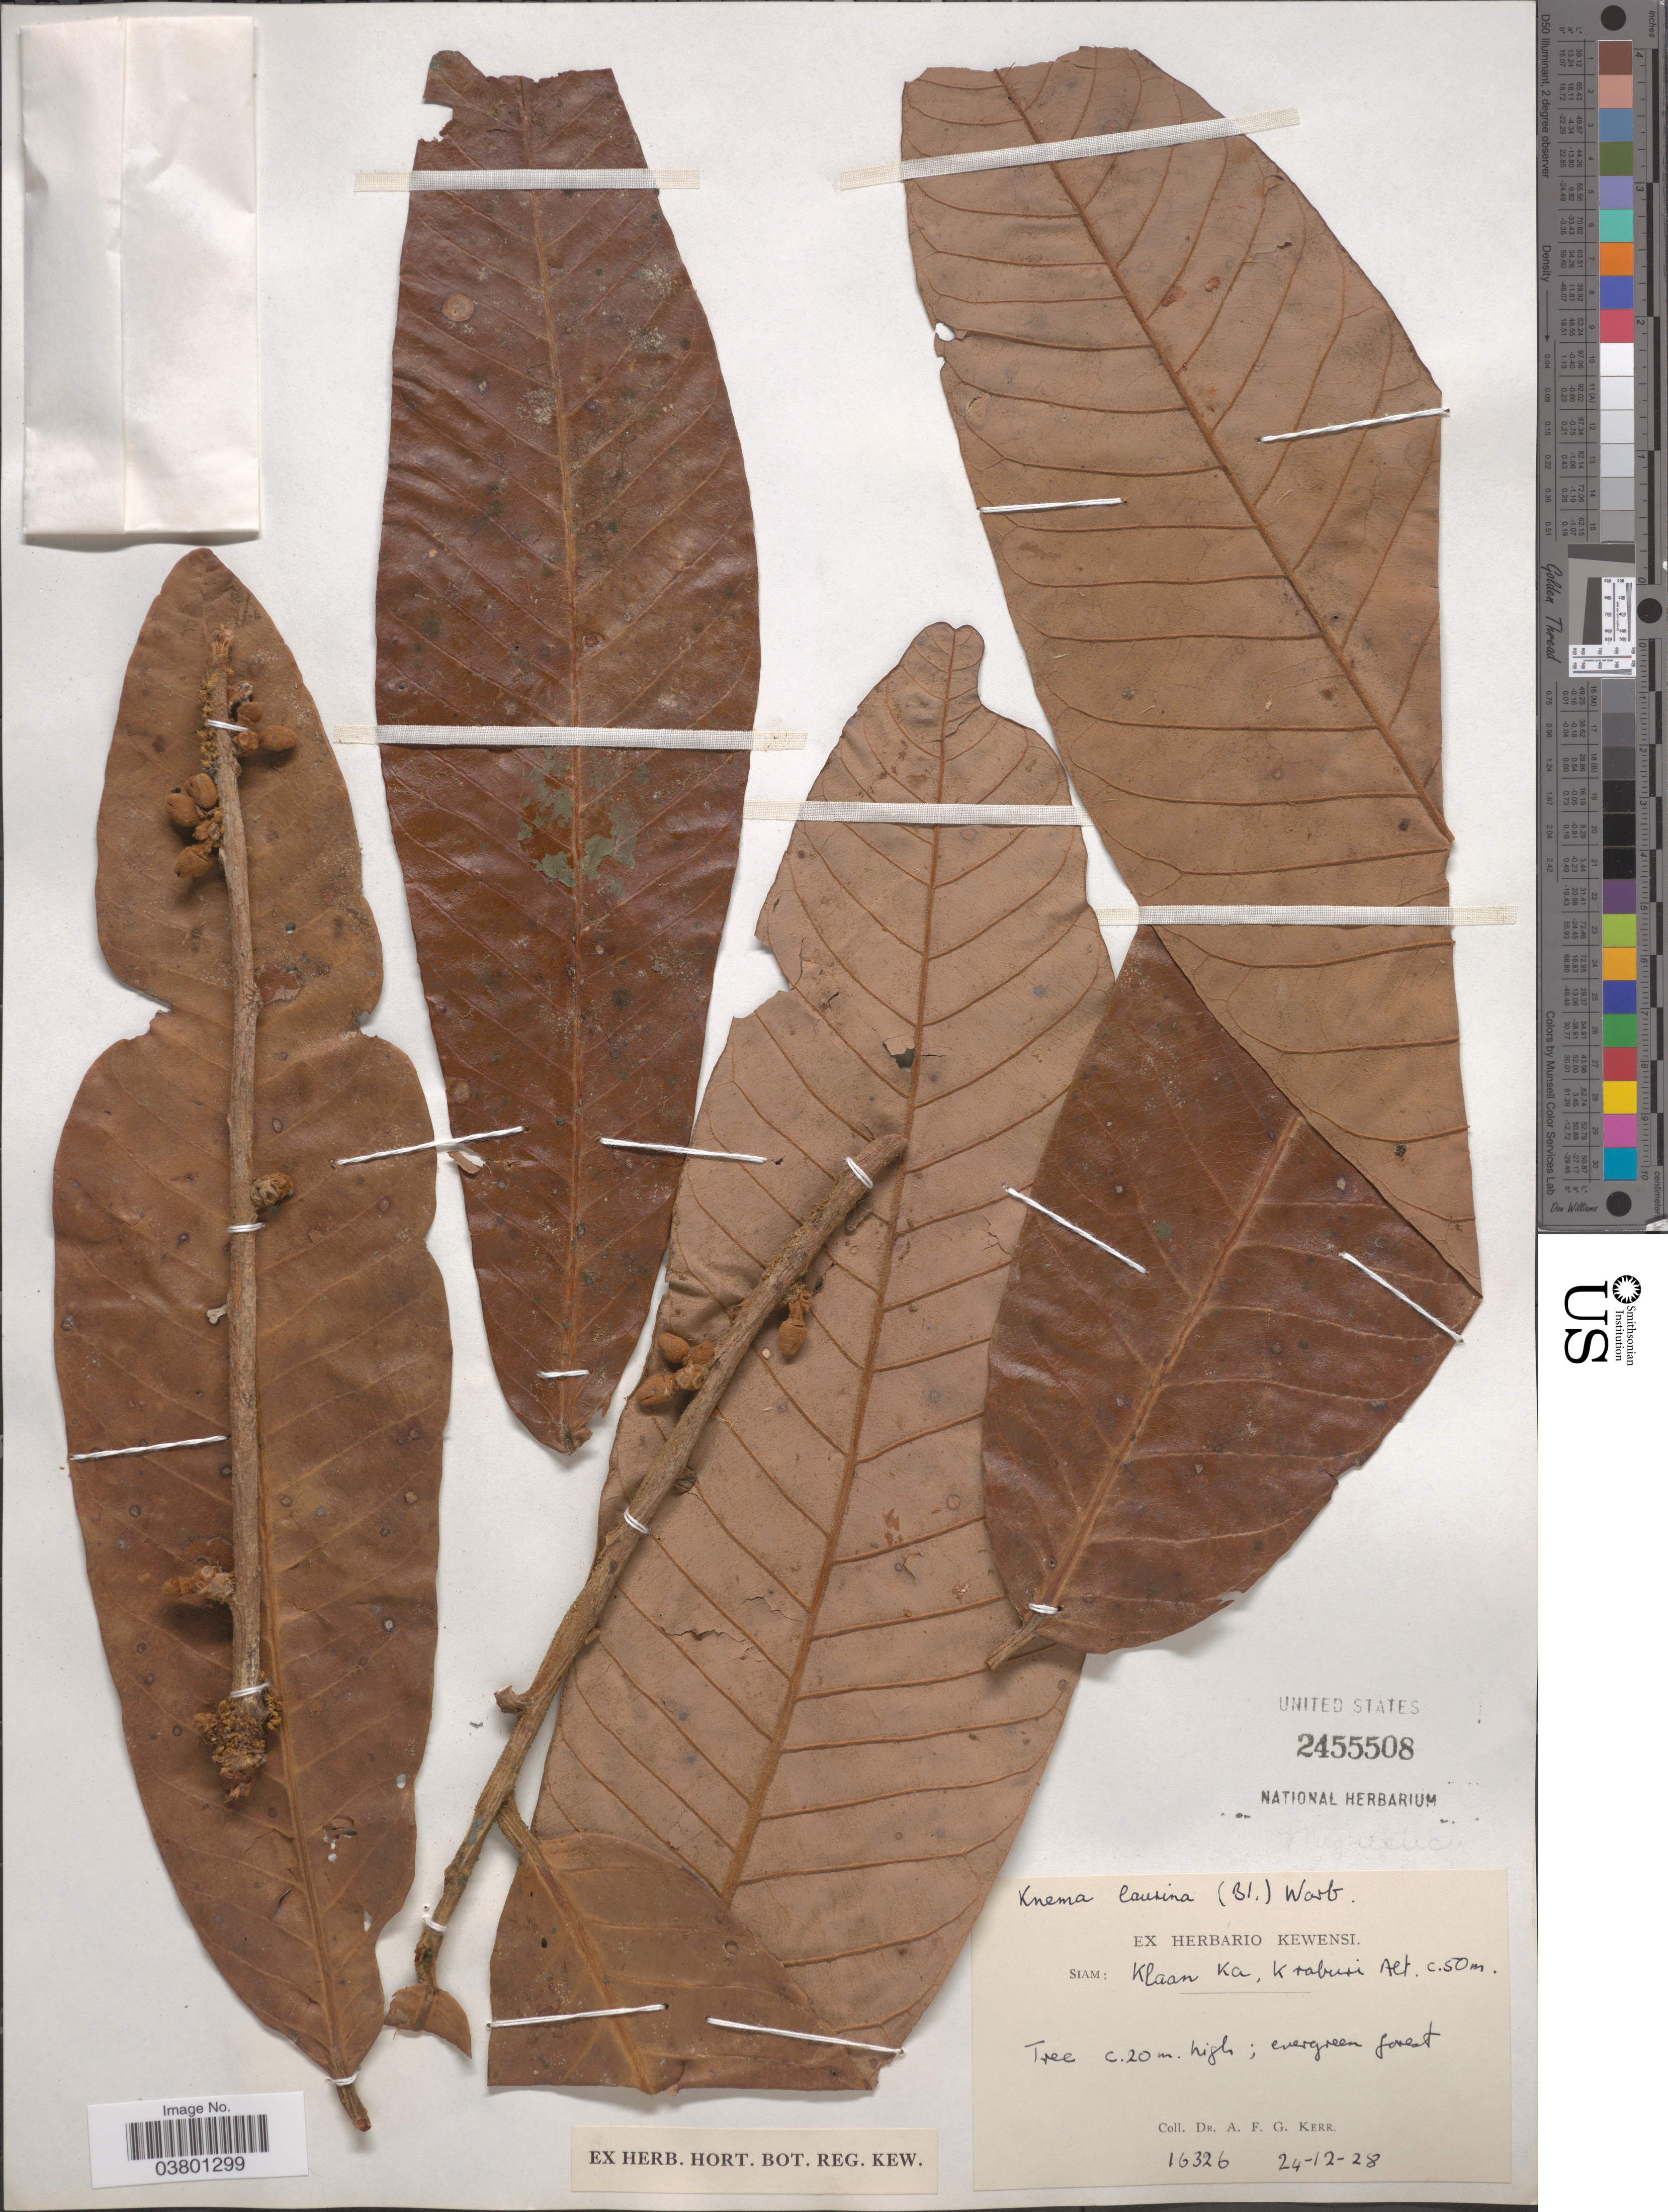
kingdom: Plantae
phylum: Tracheophyta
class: Magnoliopsida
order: Magnoliales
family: Myristicaceae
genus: Knema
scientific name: Knema laurina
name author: Warb.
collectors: A. F. G. Kerr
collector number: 16326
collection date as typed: Transcribed d/m/y: 24/12/28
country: Thailand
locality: Siam: Klaan Ka, Krabusi.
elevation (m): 50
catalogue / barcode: US 2455508